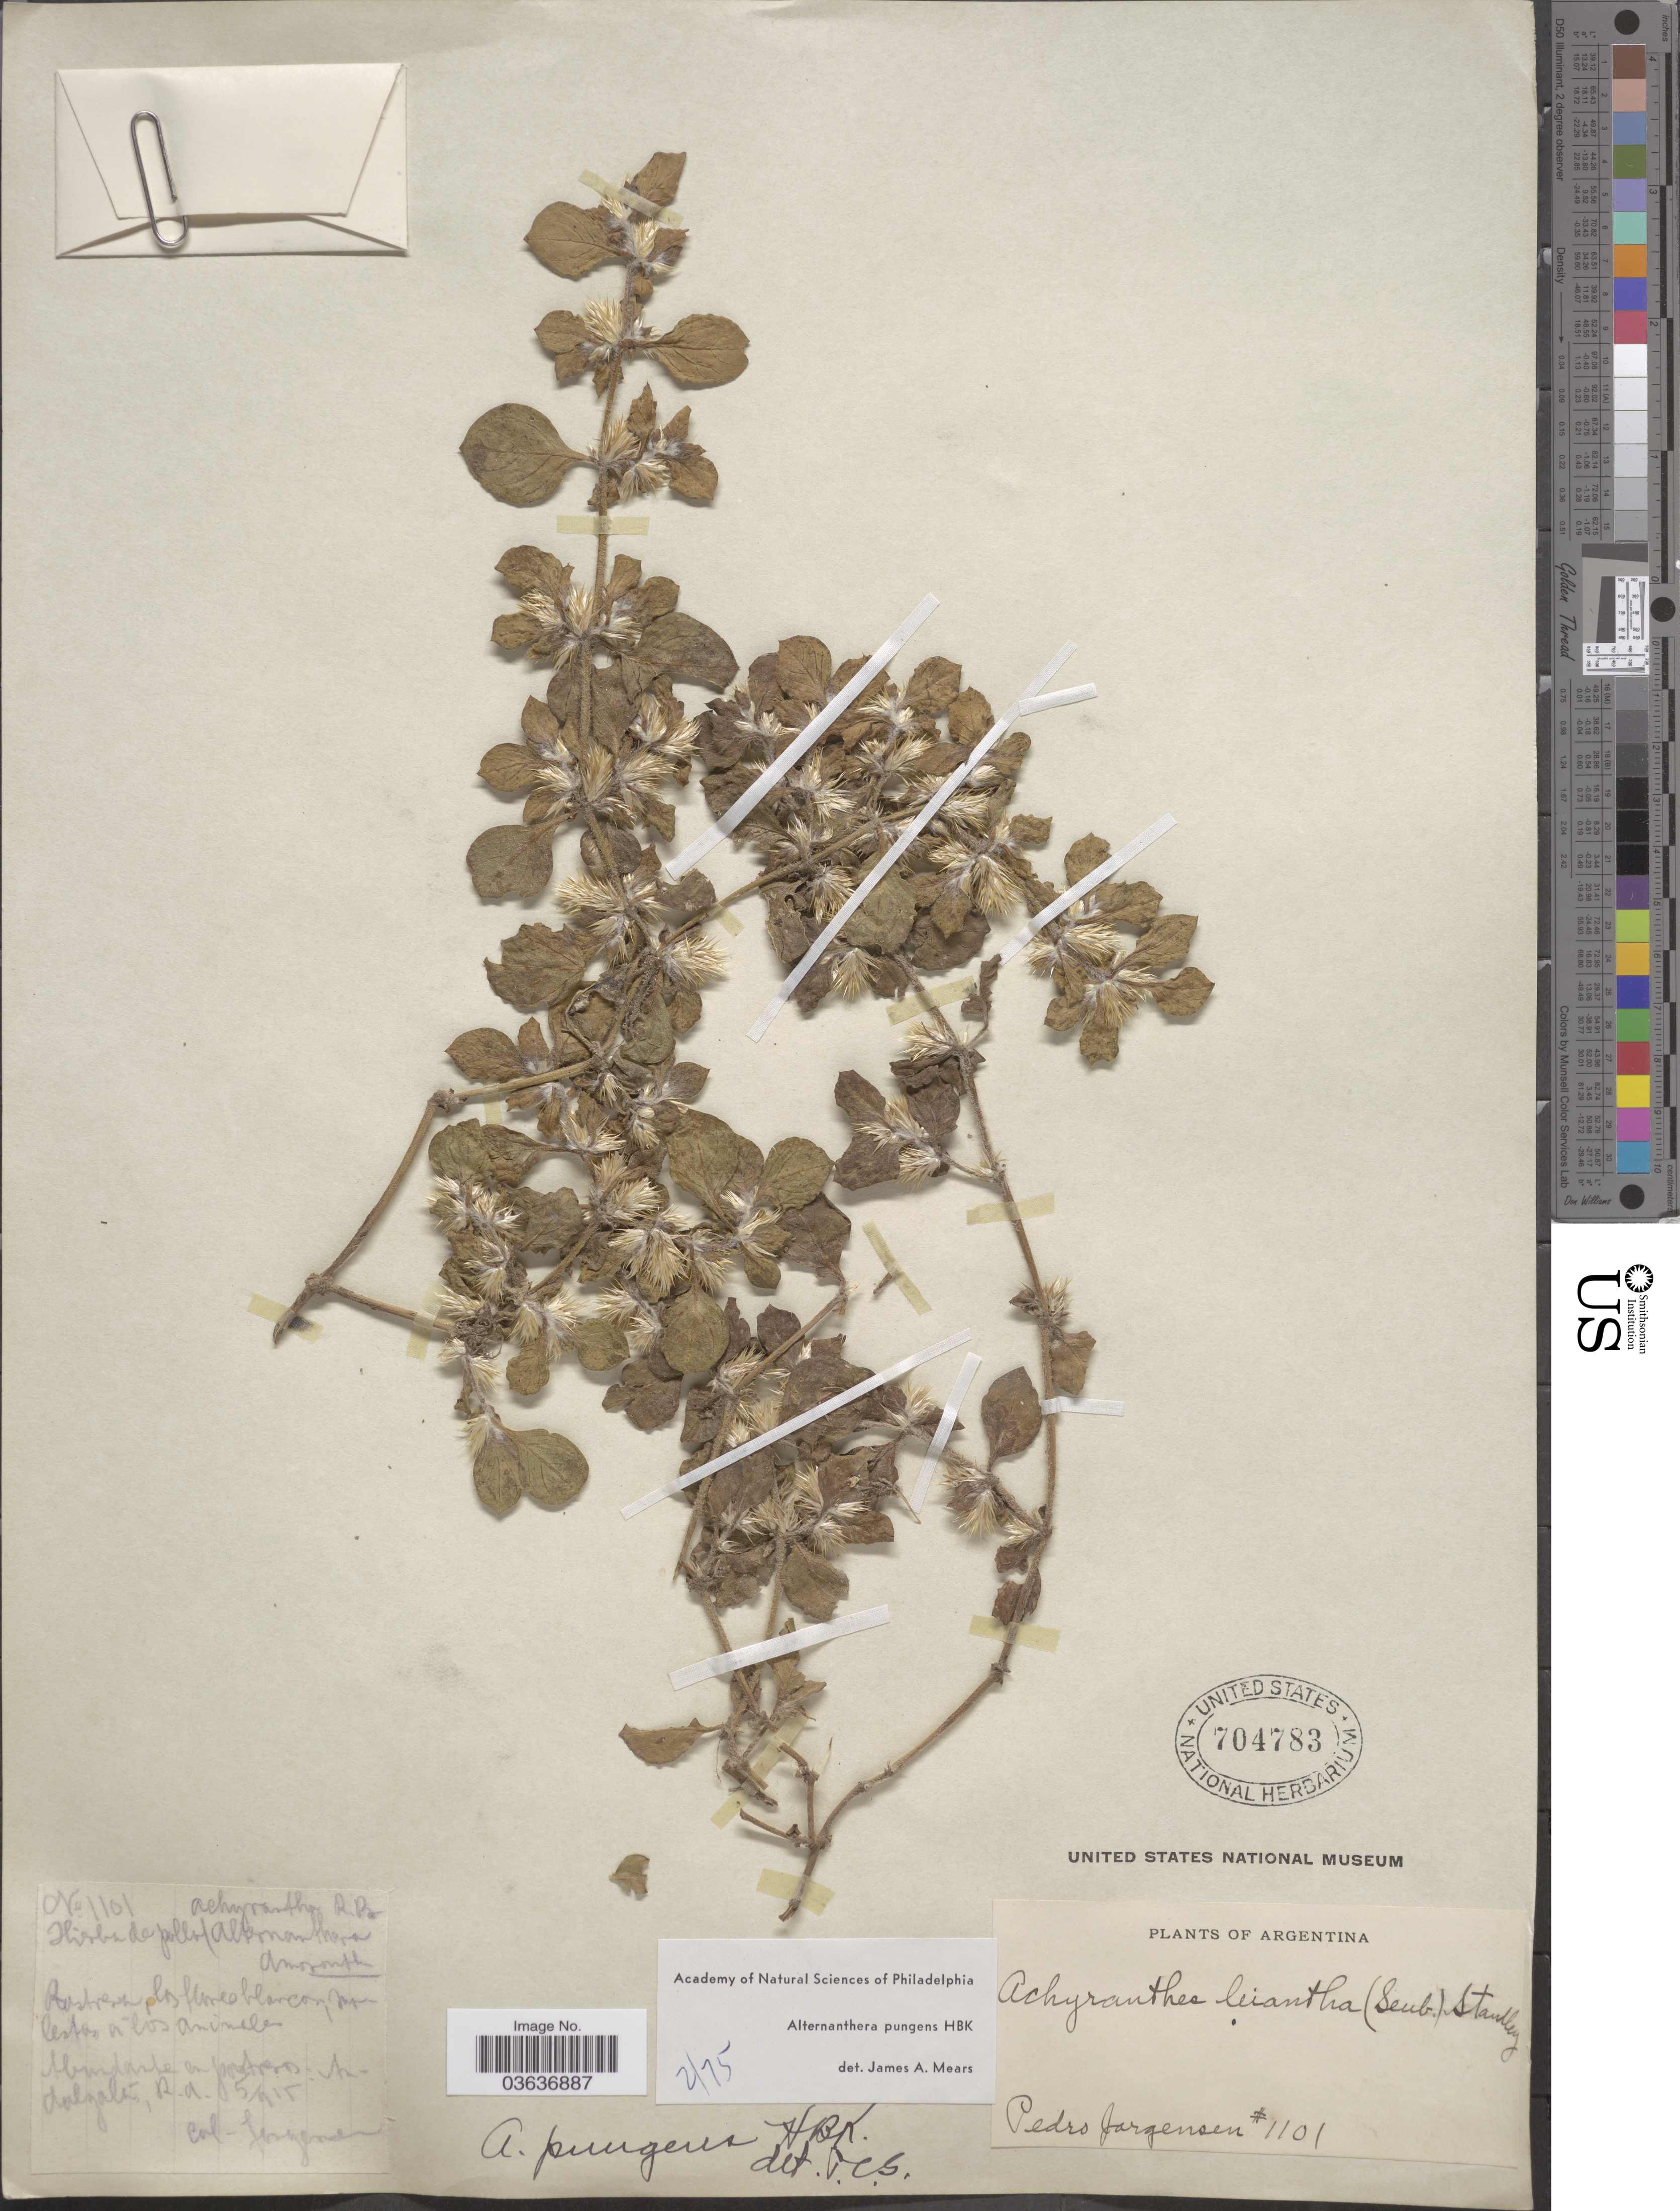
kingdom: Plantae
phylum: Tracheophyta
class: Magnoliopsida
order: Caryophyllales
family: Amaranthaceae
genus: Alternanthera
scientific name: Alternanthera pungens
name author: Kunth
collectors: P. Jörgensen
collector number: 1101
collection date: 1915-05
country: Argentina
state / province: Catamarca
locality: Andalgalá.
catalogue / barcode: US 704783